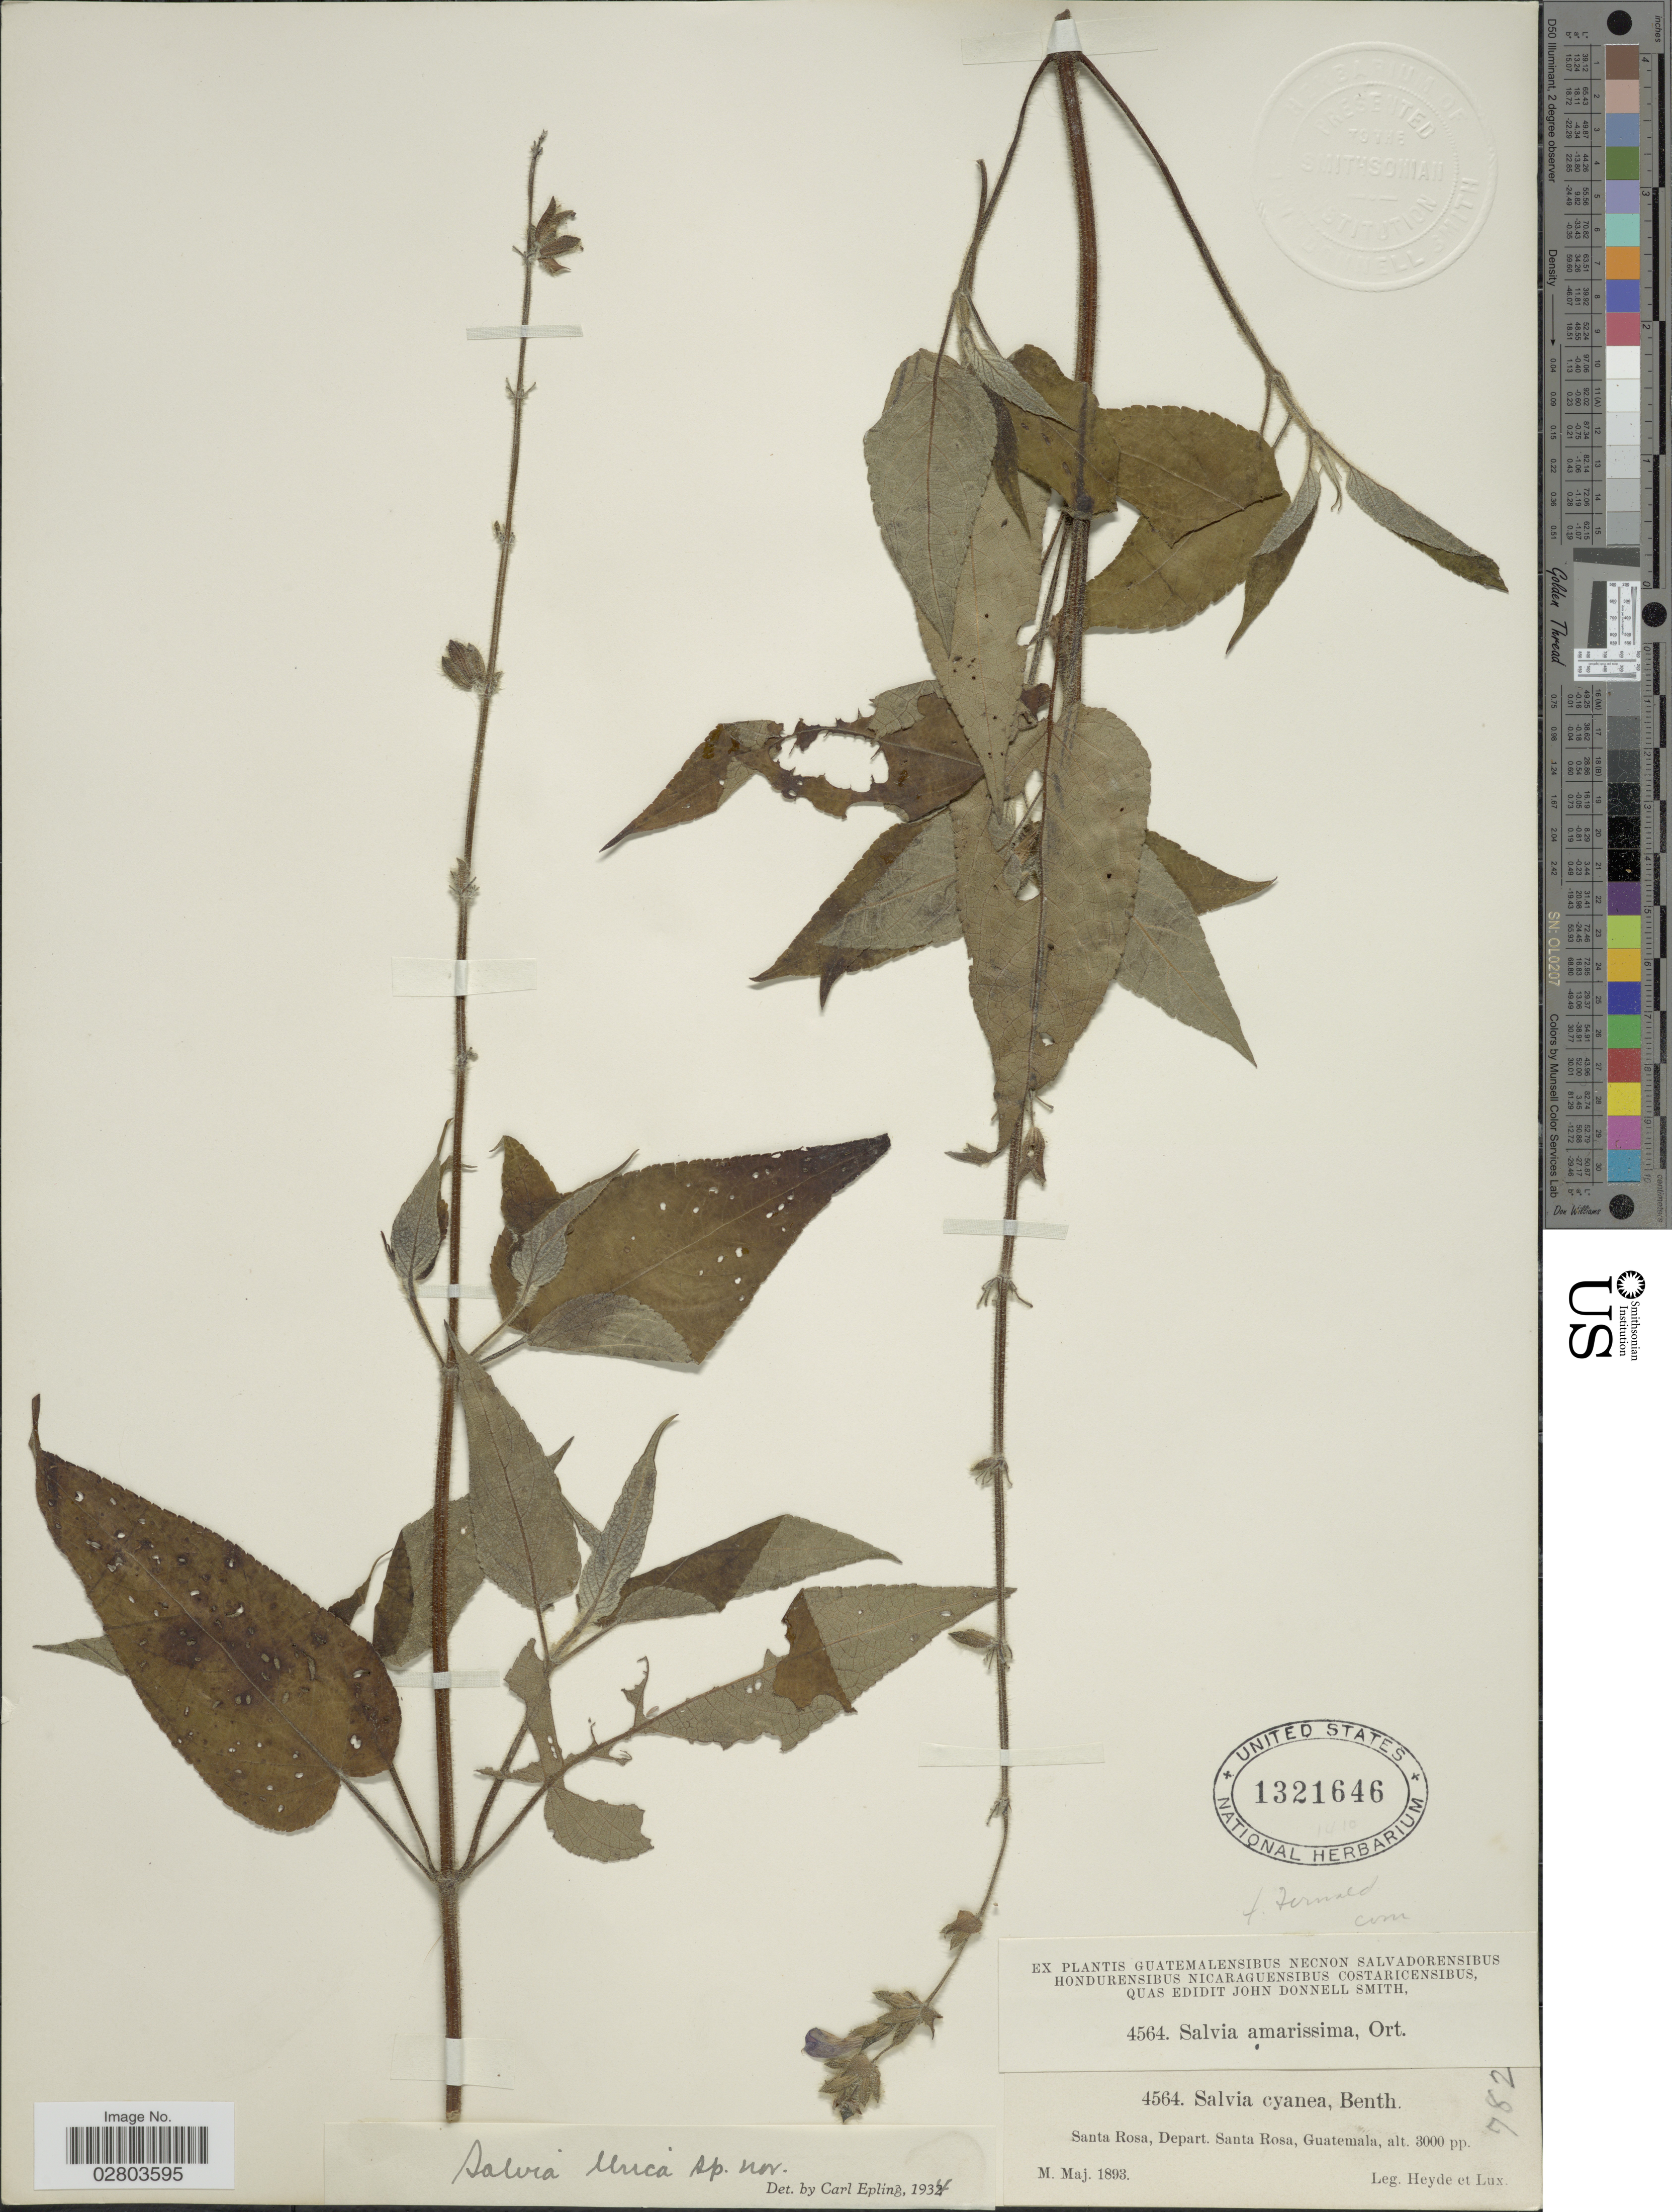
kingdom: Plantae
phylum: Tracheophyta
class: Magnoliopsida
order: Lamiales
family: Lamiaceae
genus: Salvia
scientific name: Salvia urica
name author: Epling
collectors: Heyde & Lux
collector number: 4564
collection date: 1893-05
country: Guatemala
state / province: Santa Rosa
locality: Santa Rosa, Depart. Santa Rosa.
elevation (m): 914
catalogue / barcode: US 1321646